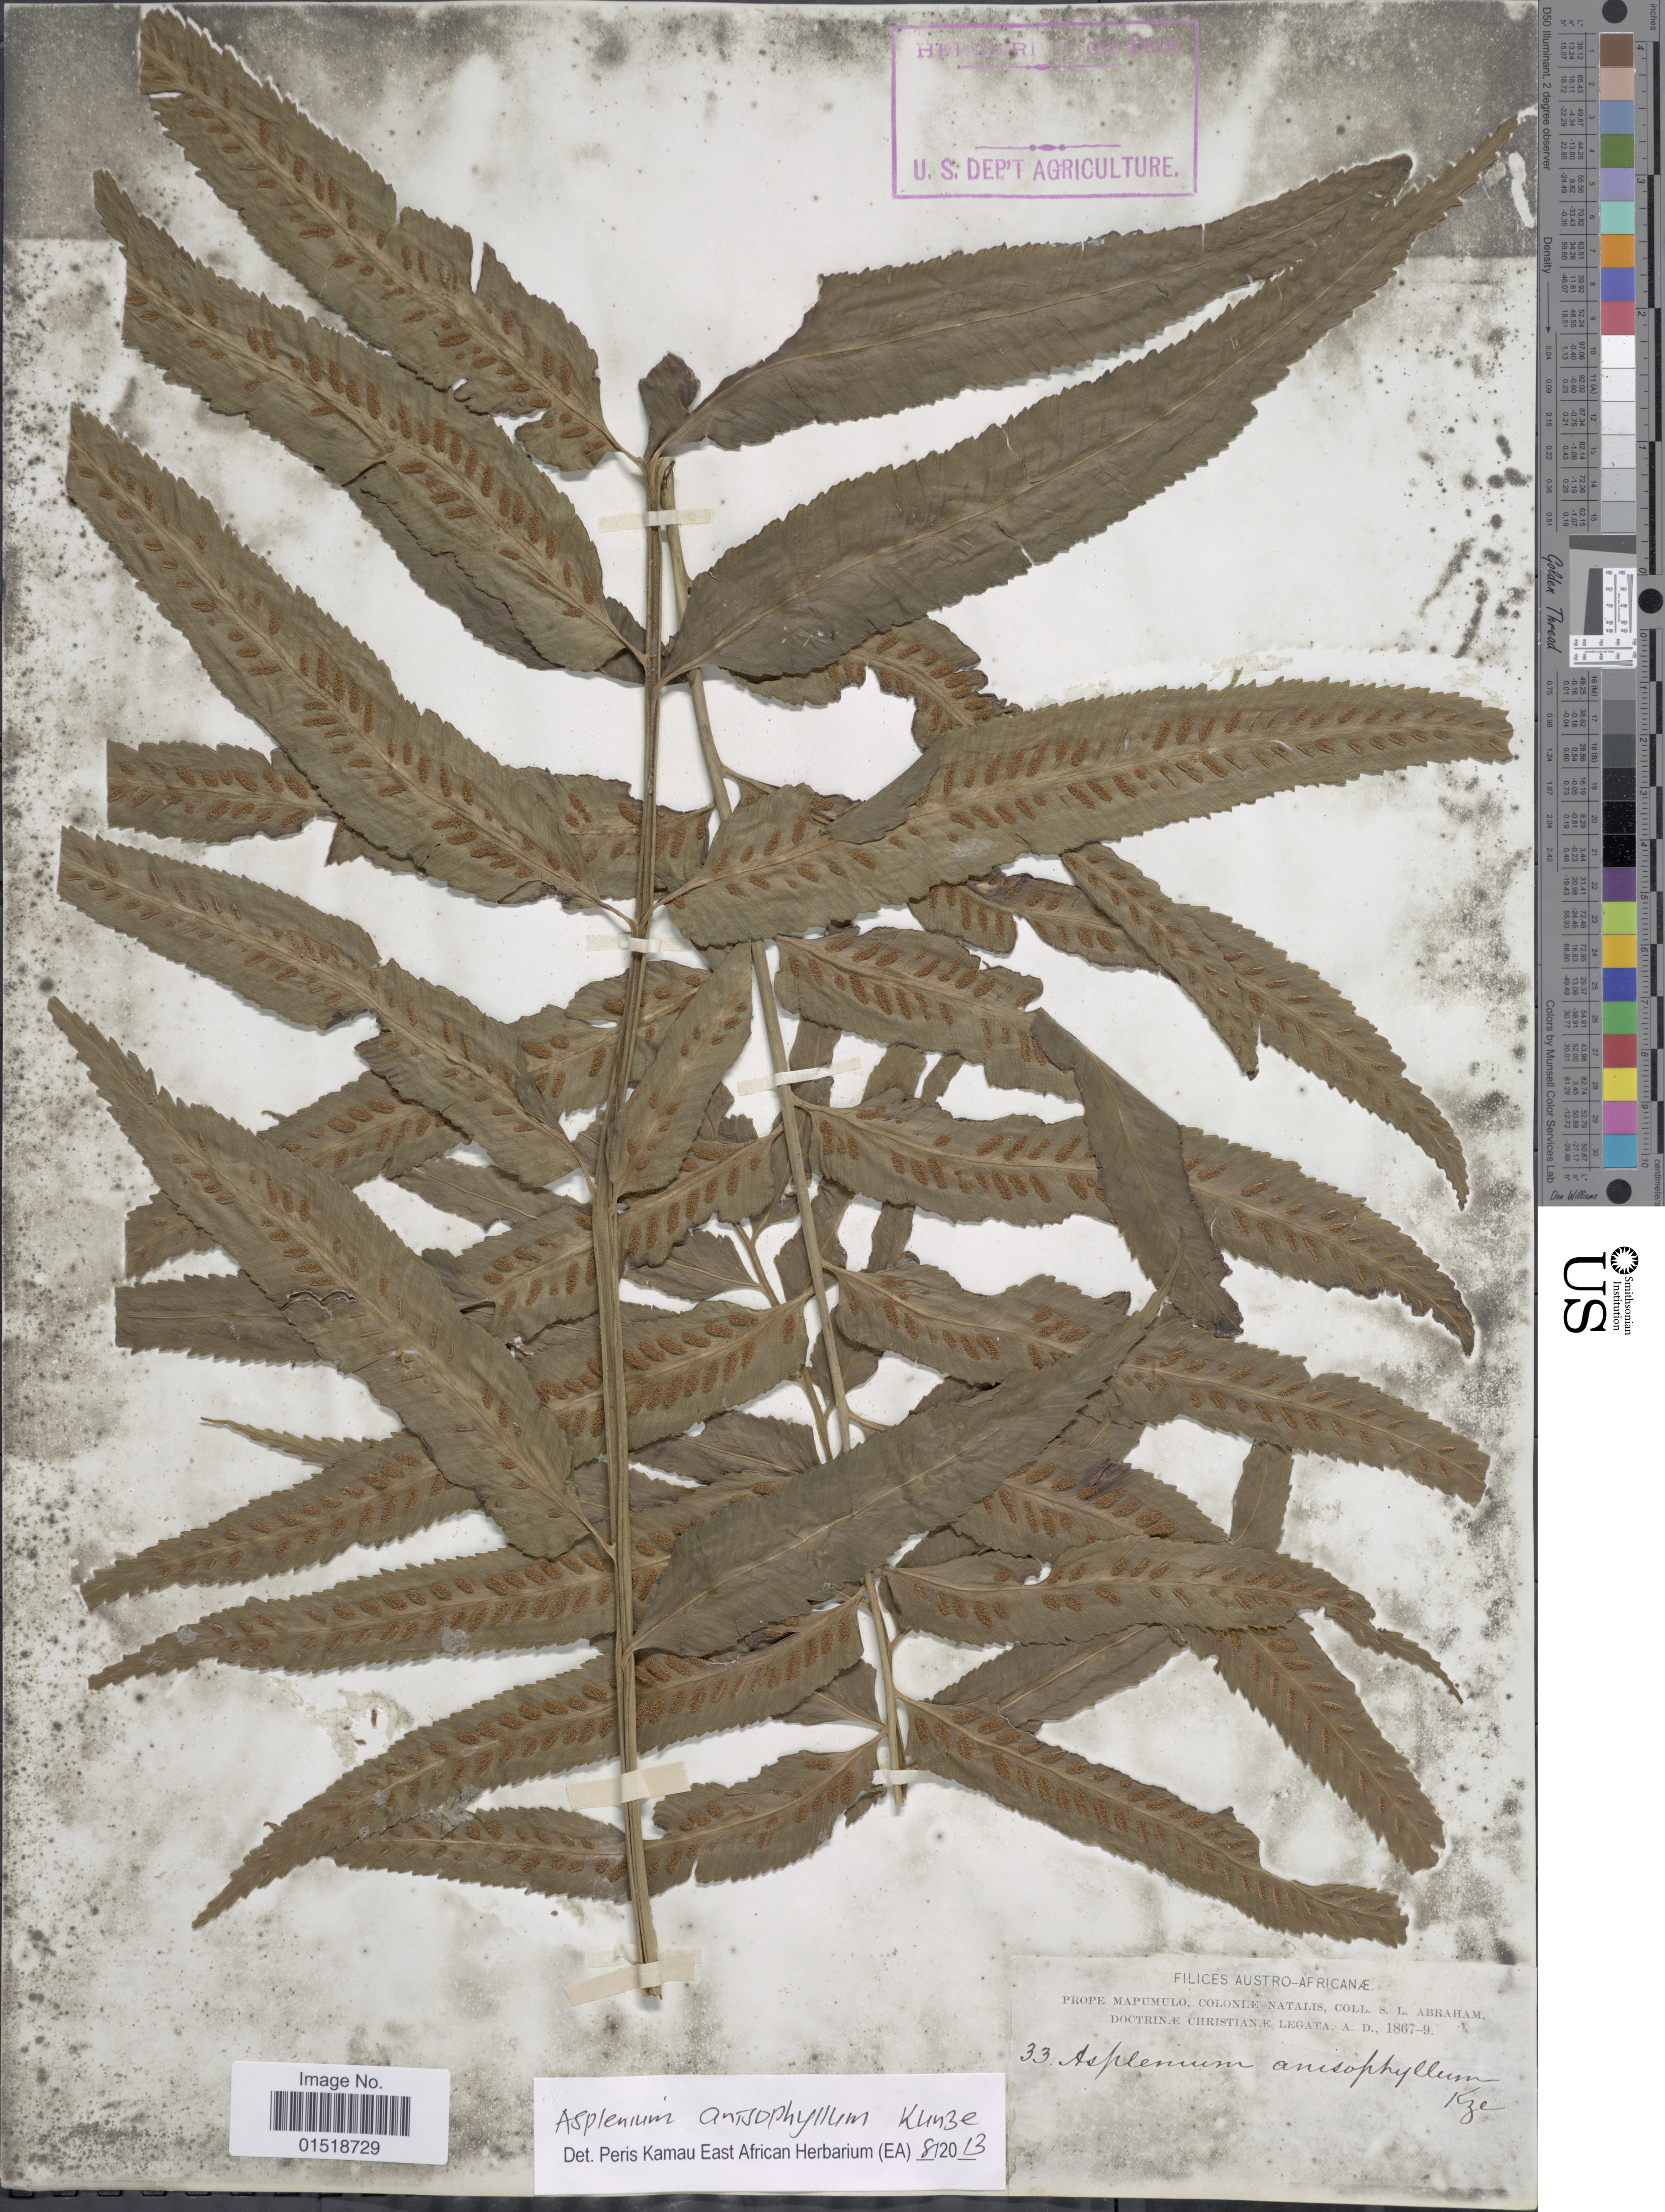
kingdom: Plantae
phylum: Tracheophyta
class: Polypodiopsida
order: Polypodiales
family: Aspleniaceae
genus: Asplenium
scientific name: Asplenium anisophyllum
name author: Kunze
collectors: S. Abraham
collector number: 33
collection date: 1867/1869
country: South Africa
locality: Austro-Africanæ. Prope Mapumulo, Coloniæ Natalis.